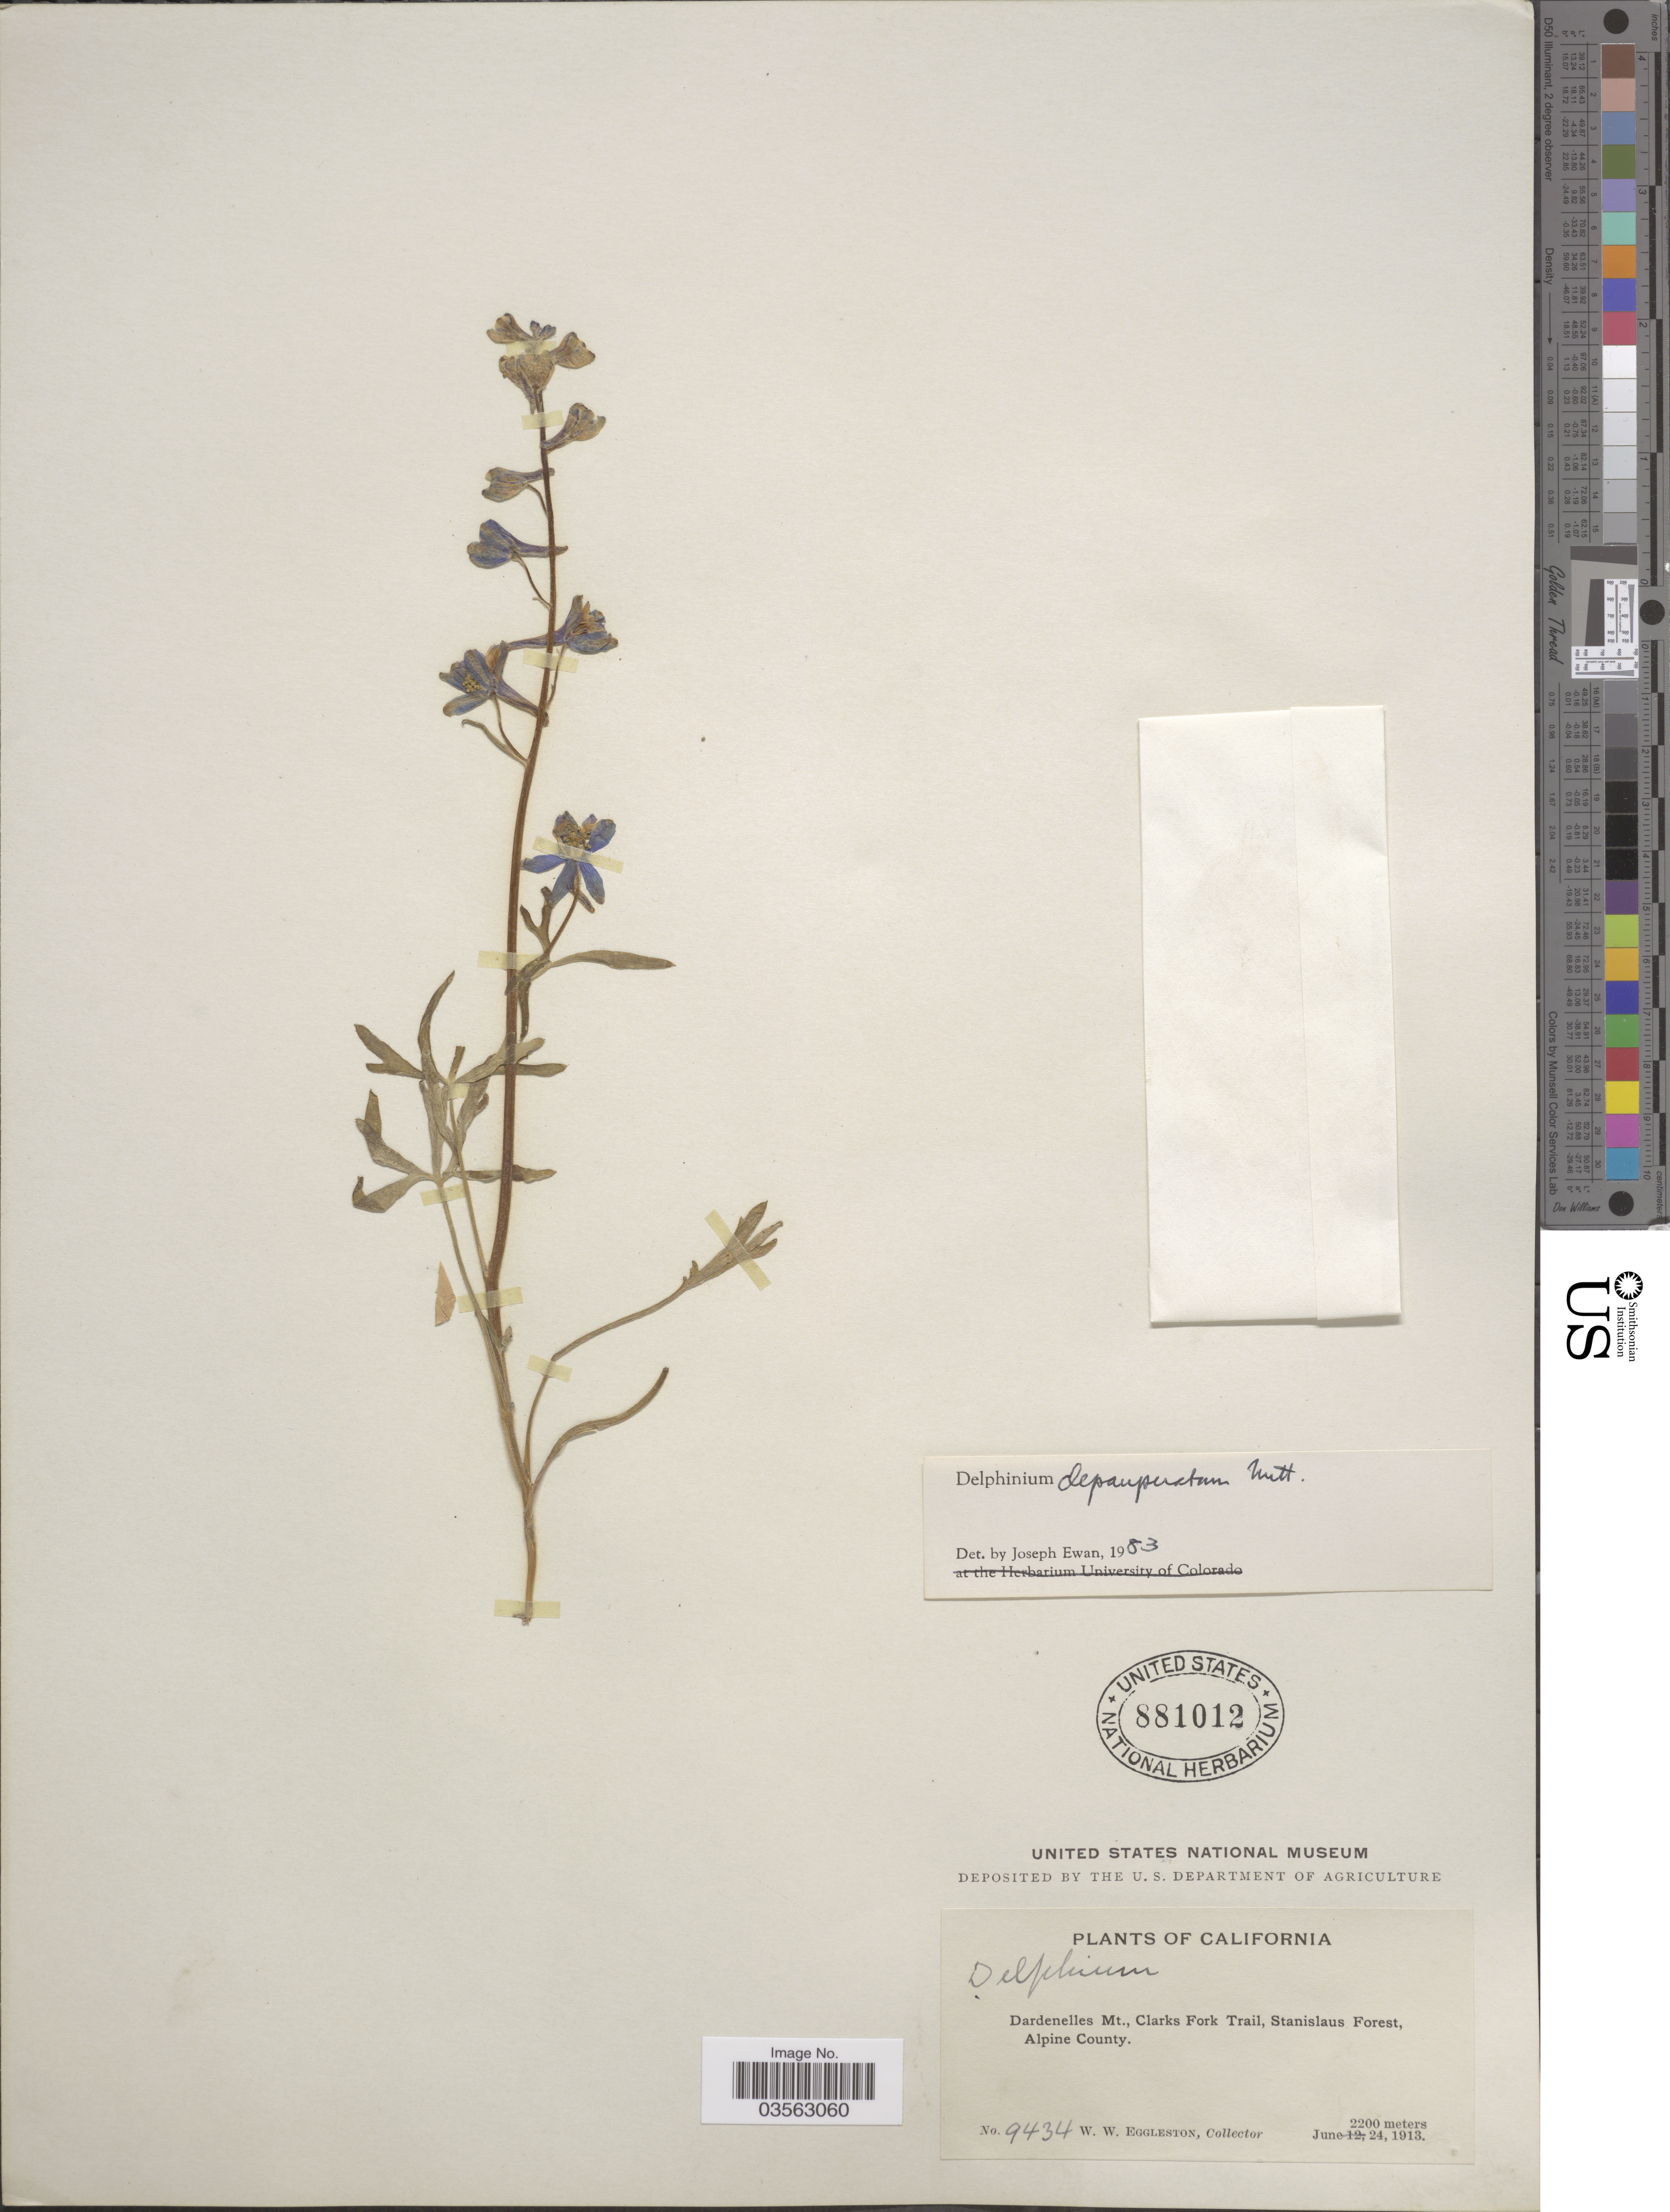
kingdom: Plantae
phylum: Tracheophyta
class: Magnoliopsida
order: Ranunculales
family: Ranunculaceae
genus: Delphinium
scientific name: Delphinium depauperatum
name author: Nutt.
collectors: W. W. Eggleston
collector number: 9434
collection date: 1913-06-24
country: United States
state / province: California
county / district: Alpine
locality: Dardenelles Mt., Clarks Fork Trail, Stanislaus Forest, Alpine County.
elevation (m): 2200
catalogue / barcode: US 881012